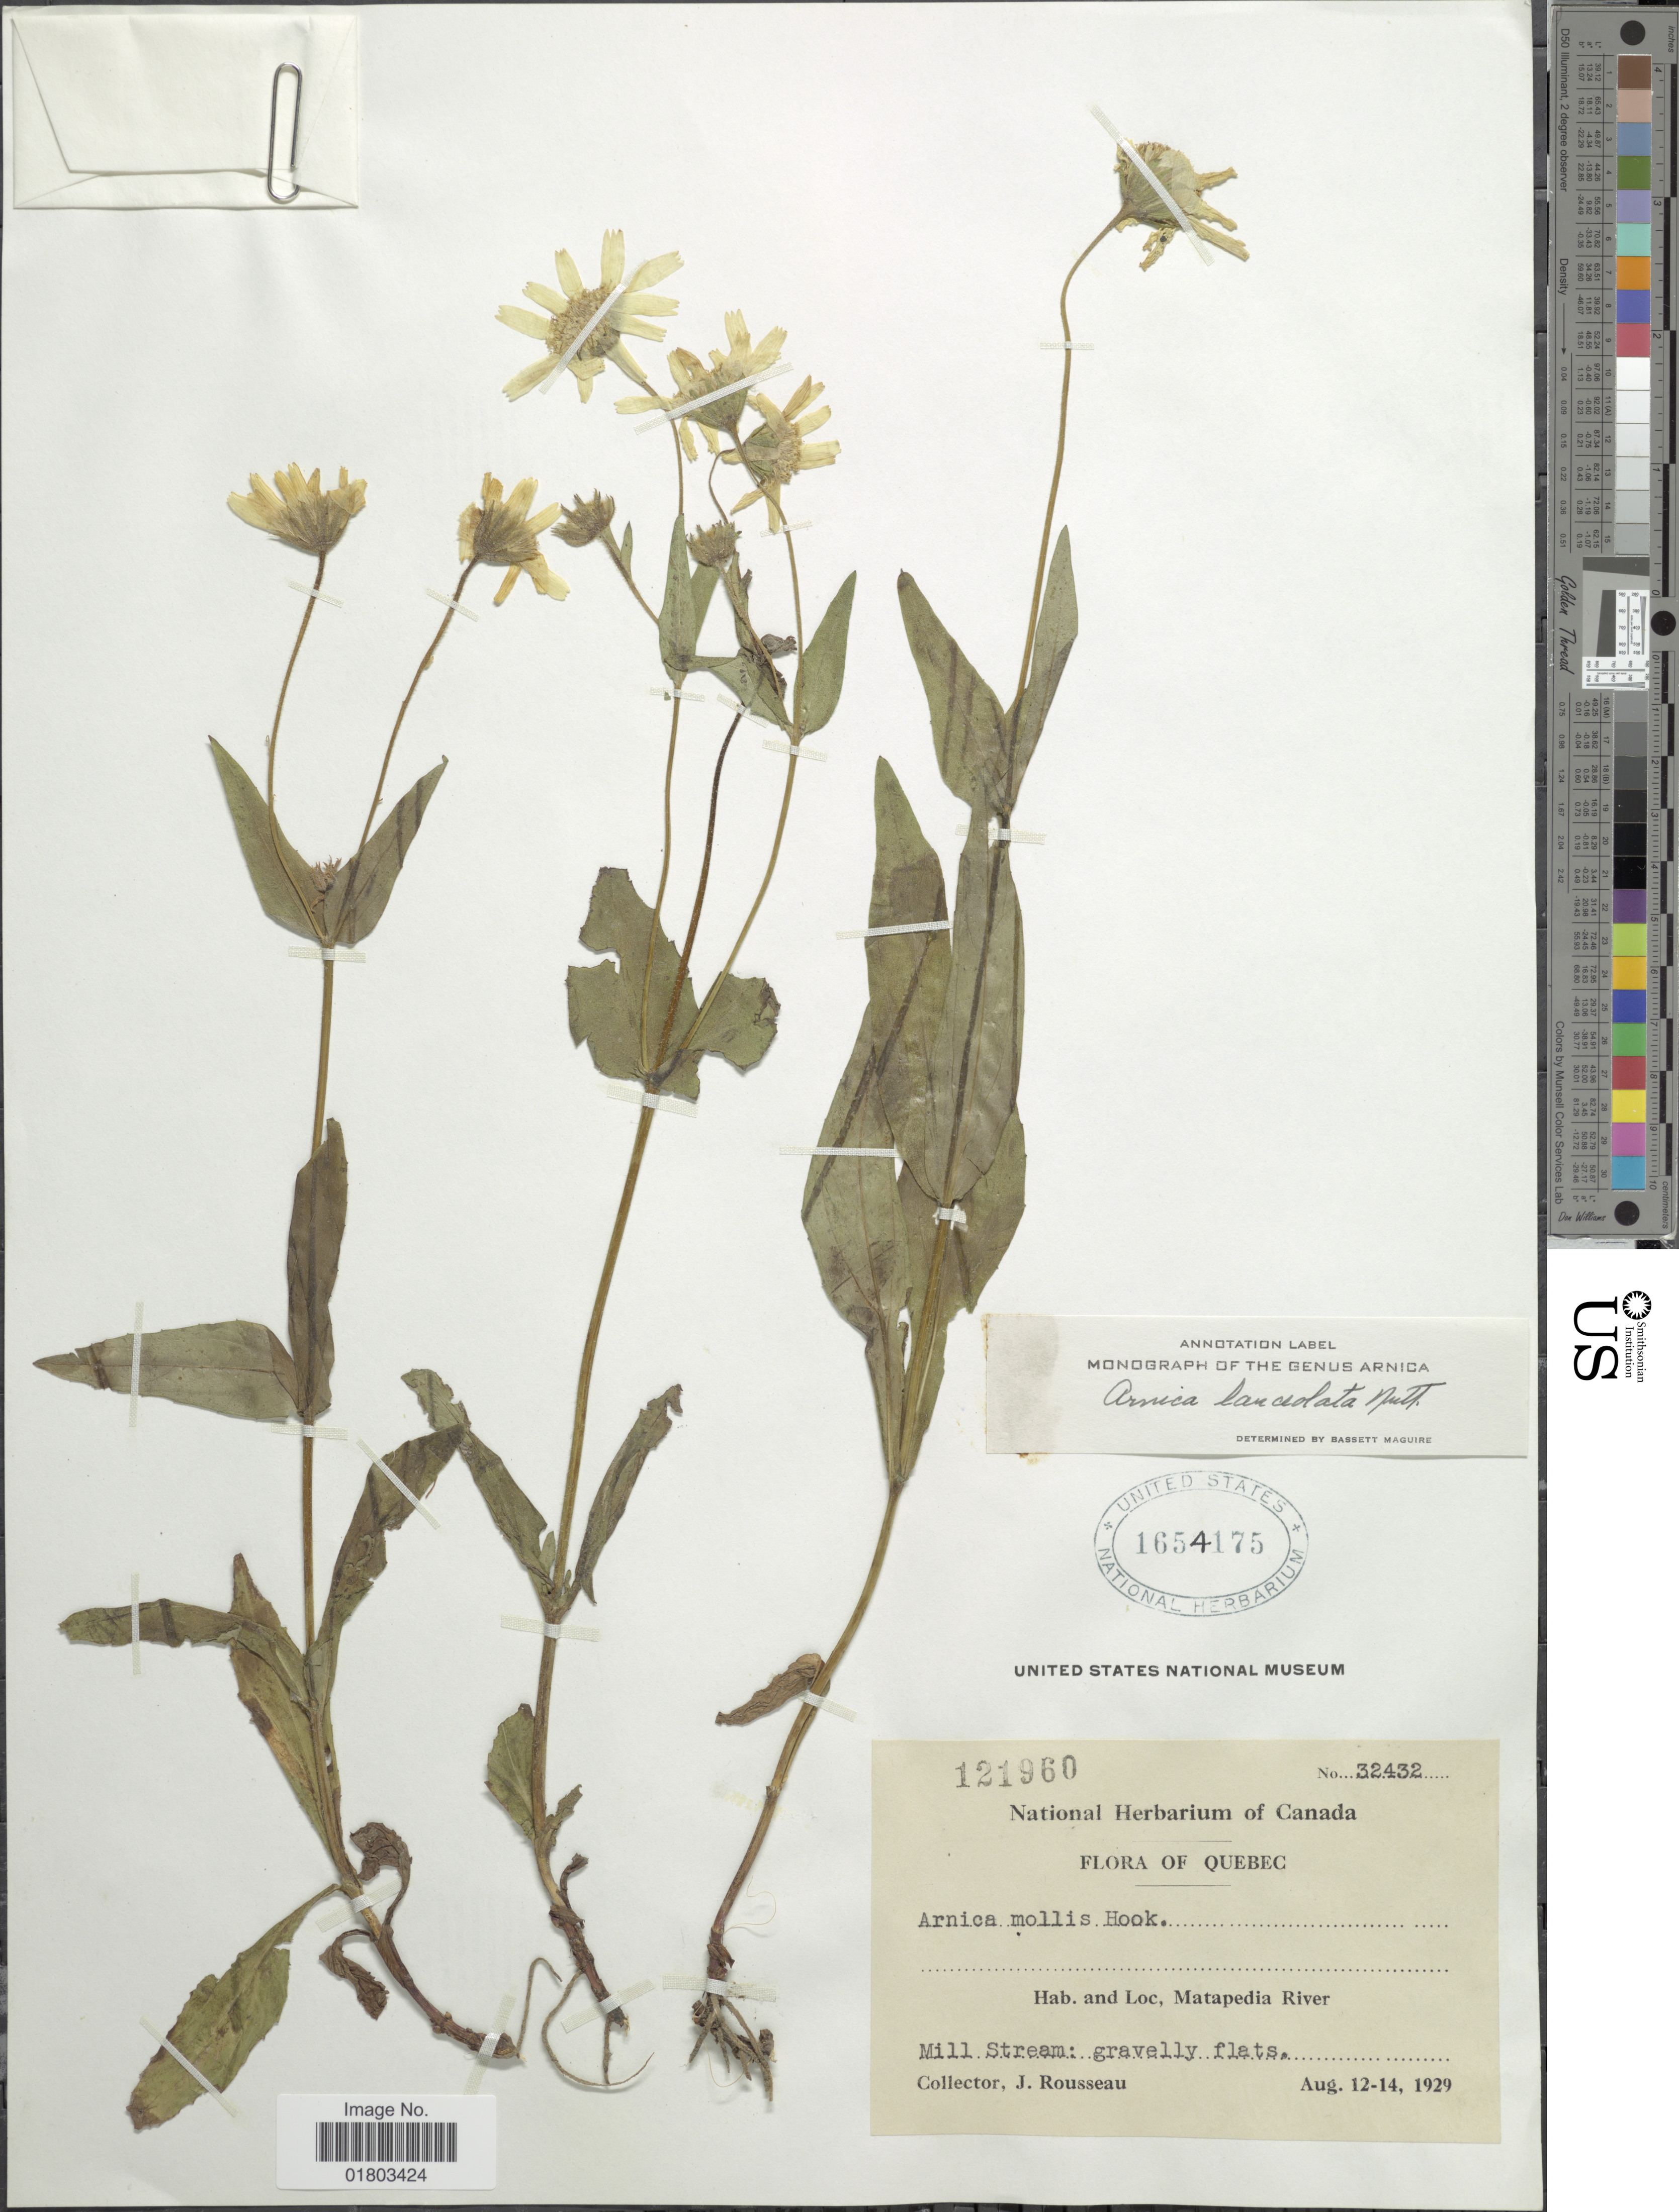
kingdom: Plantae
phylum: Tracheophyta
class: Magnoliopsida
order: Asterales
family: Asteraceae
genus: Arnica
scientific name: Arnica lanceolata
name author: Nutt.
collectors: J. Rosseau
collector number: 32432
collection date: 1929-08-12/1929-08-14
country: Canada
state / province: Quebec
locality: Matapedia River, Mill Stream: gravelly flats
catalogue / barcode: US 1654175